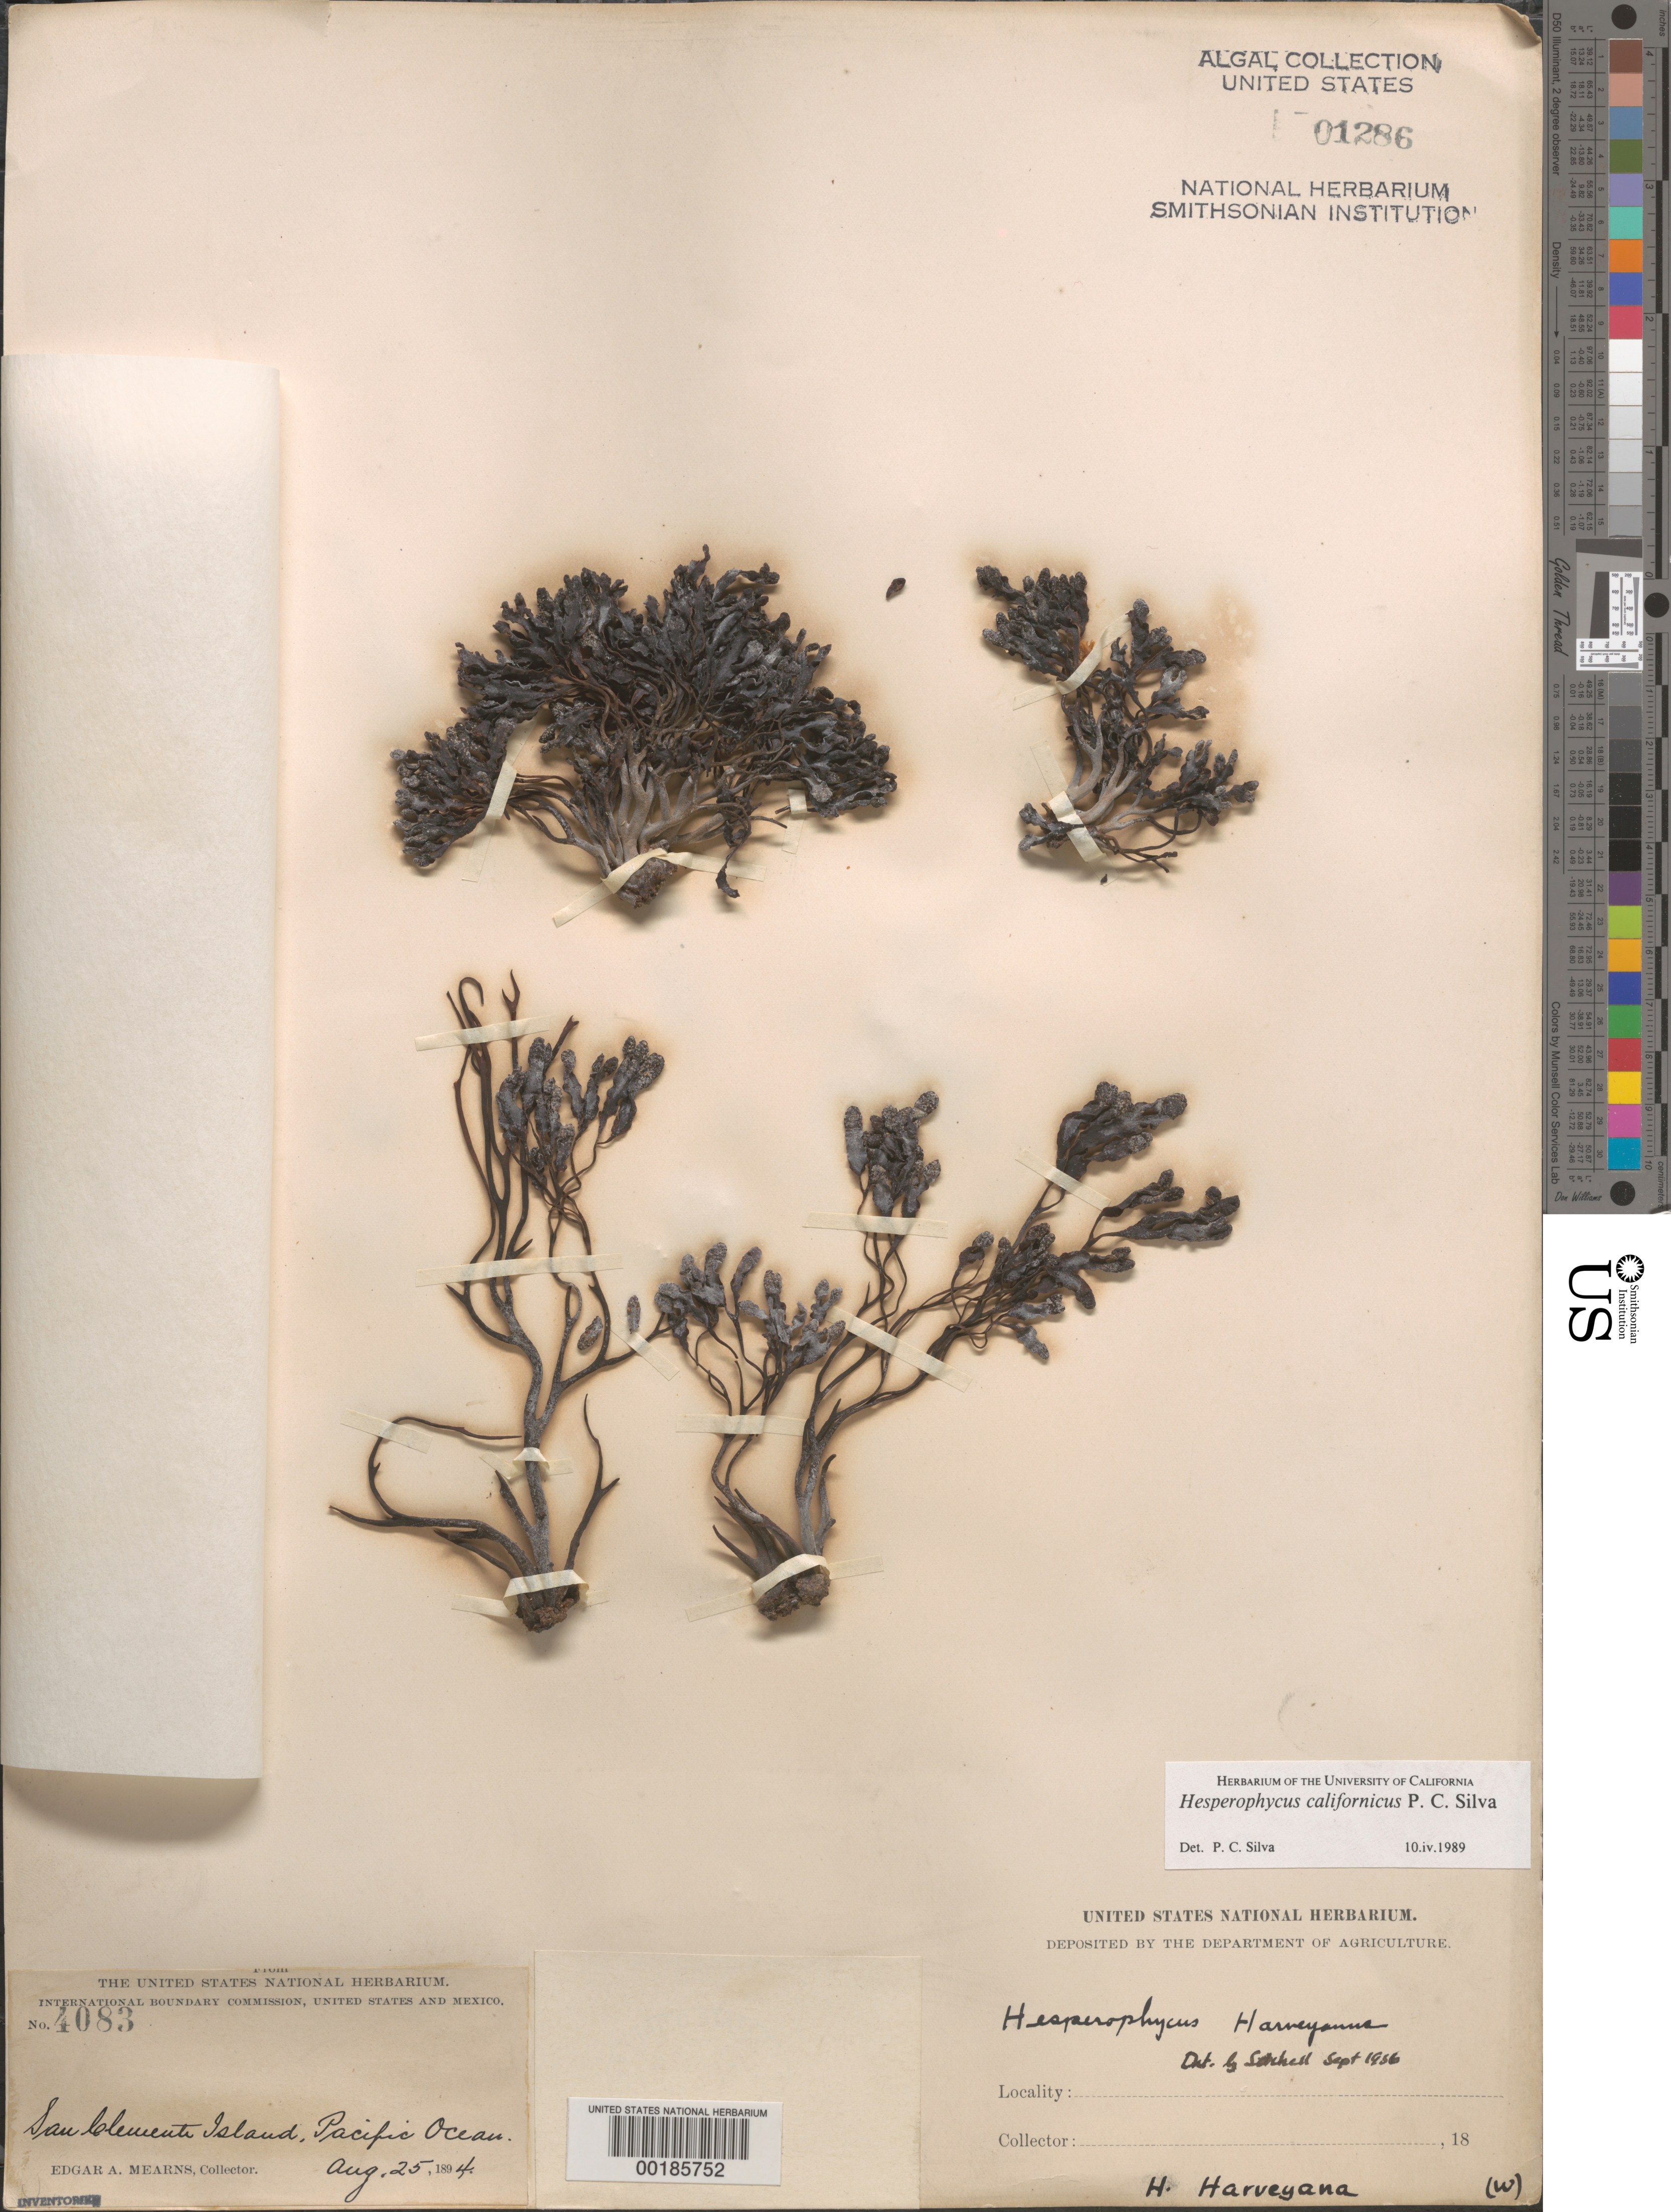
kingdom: Chromista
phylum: Ochrophyta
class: Phaeophyceae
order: Fucales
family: Fucaceae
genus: Hesperophycus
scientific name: Hesperophycus californicus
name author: P.C. Silva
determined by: Silva, P. C.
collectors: E. A. Mearns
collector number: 4083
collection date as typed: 25 Aug 1894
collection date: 1894-08-25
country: United States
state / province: California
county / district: Los Angeles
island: San Clemente Island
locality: Pacific Ocean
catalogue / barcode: US 1286